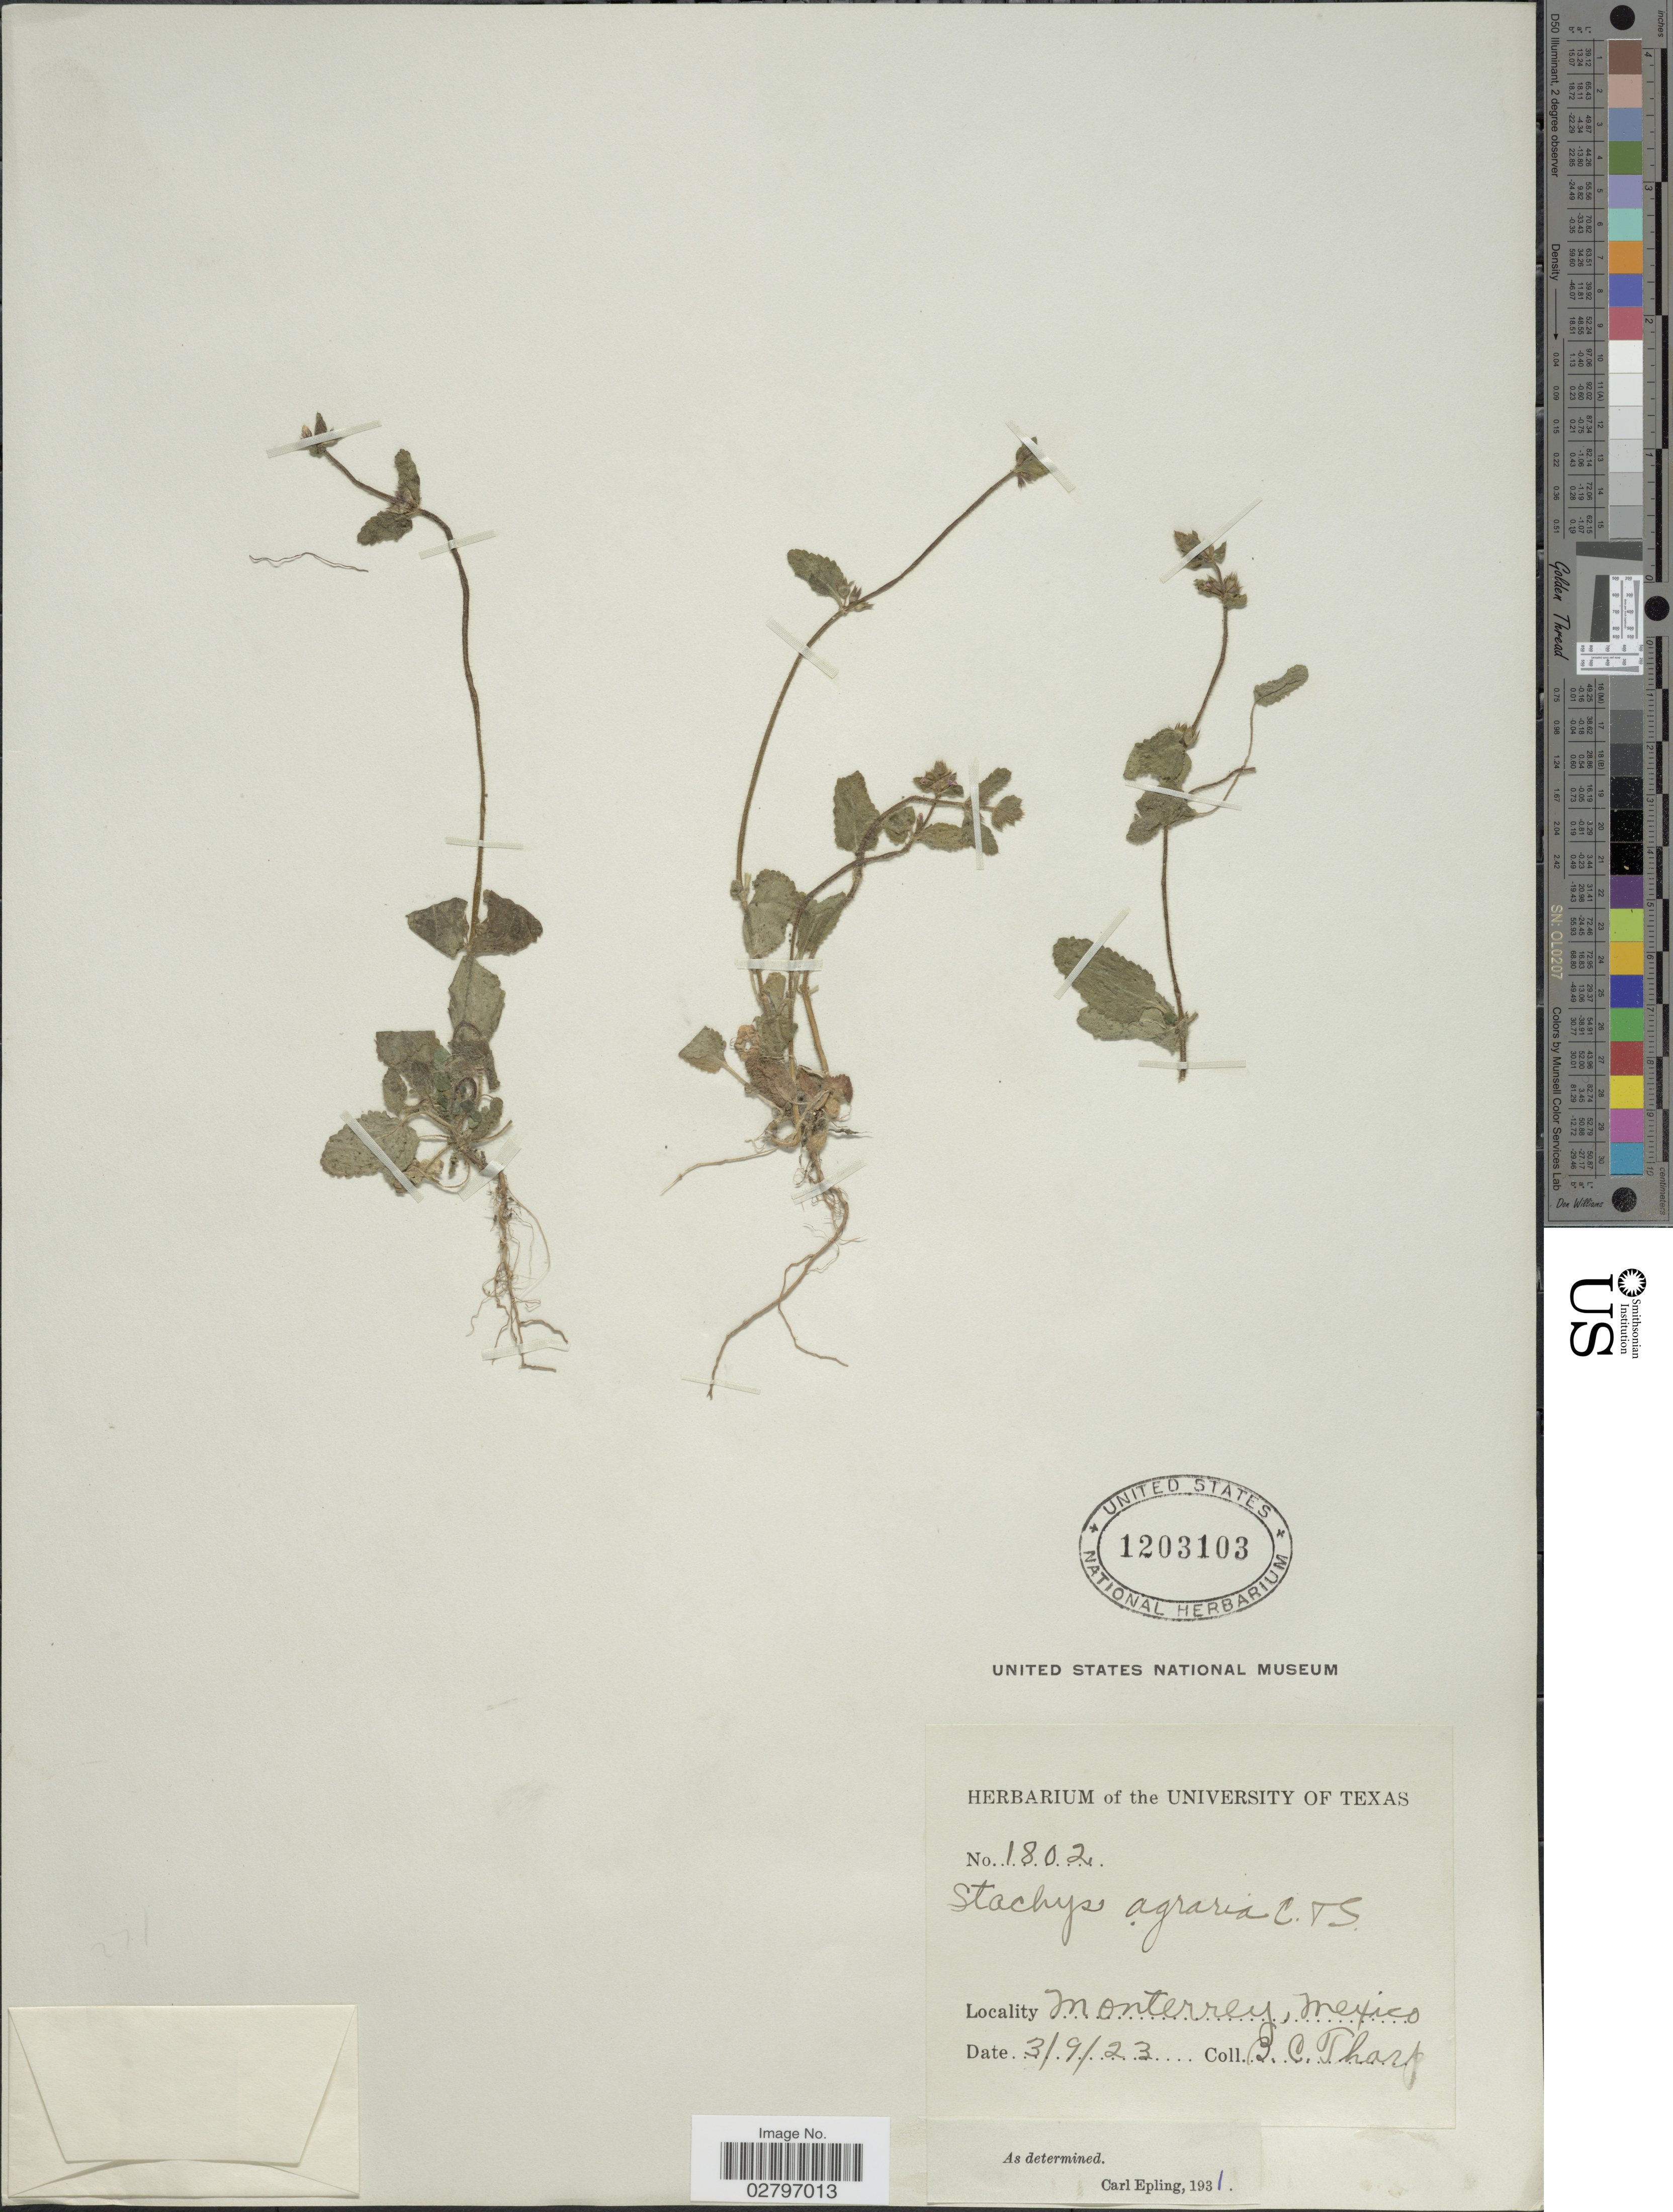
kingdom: Plantae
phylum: Tracheophyta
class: Magnoliopsida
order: Lamiales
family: Lamiaceae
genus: Stachys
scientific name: Stachys agraria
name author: Schltdl. & Cham.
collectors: B. C. Tharp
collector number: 1802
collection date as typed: Transcribed d/m/y: 3/9/23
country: Mexico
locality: Monterrey, Mexico.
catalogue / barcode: US 1203103